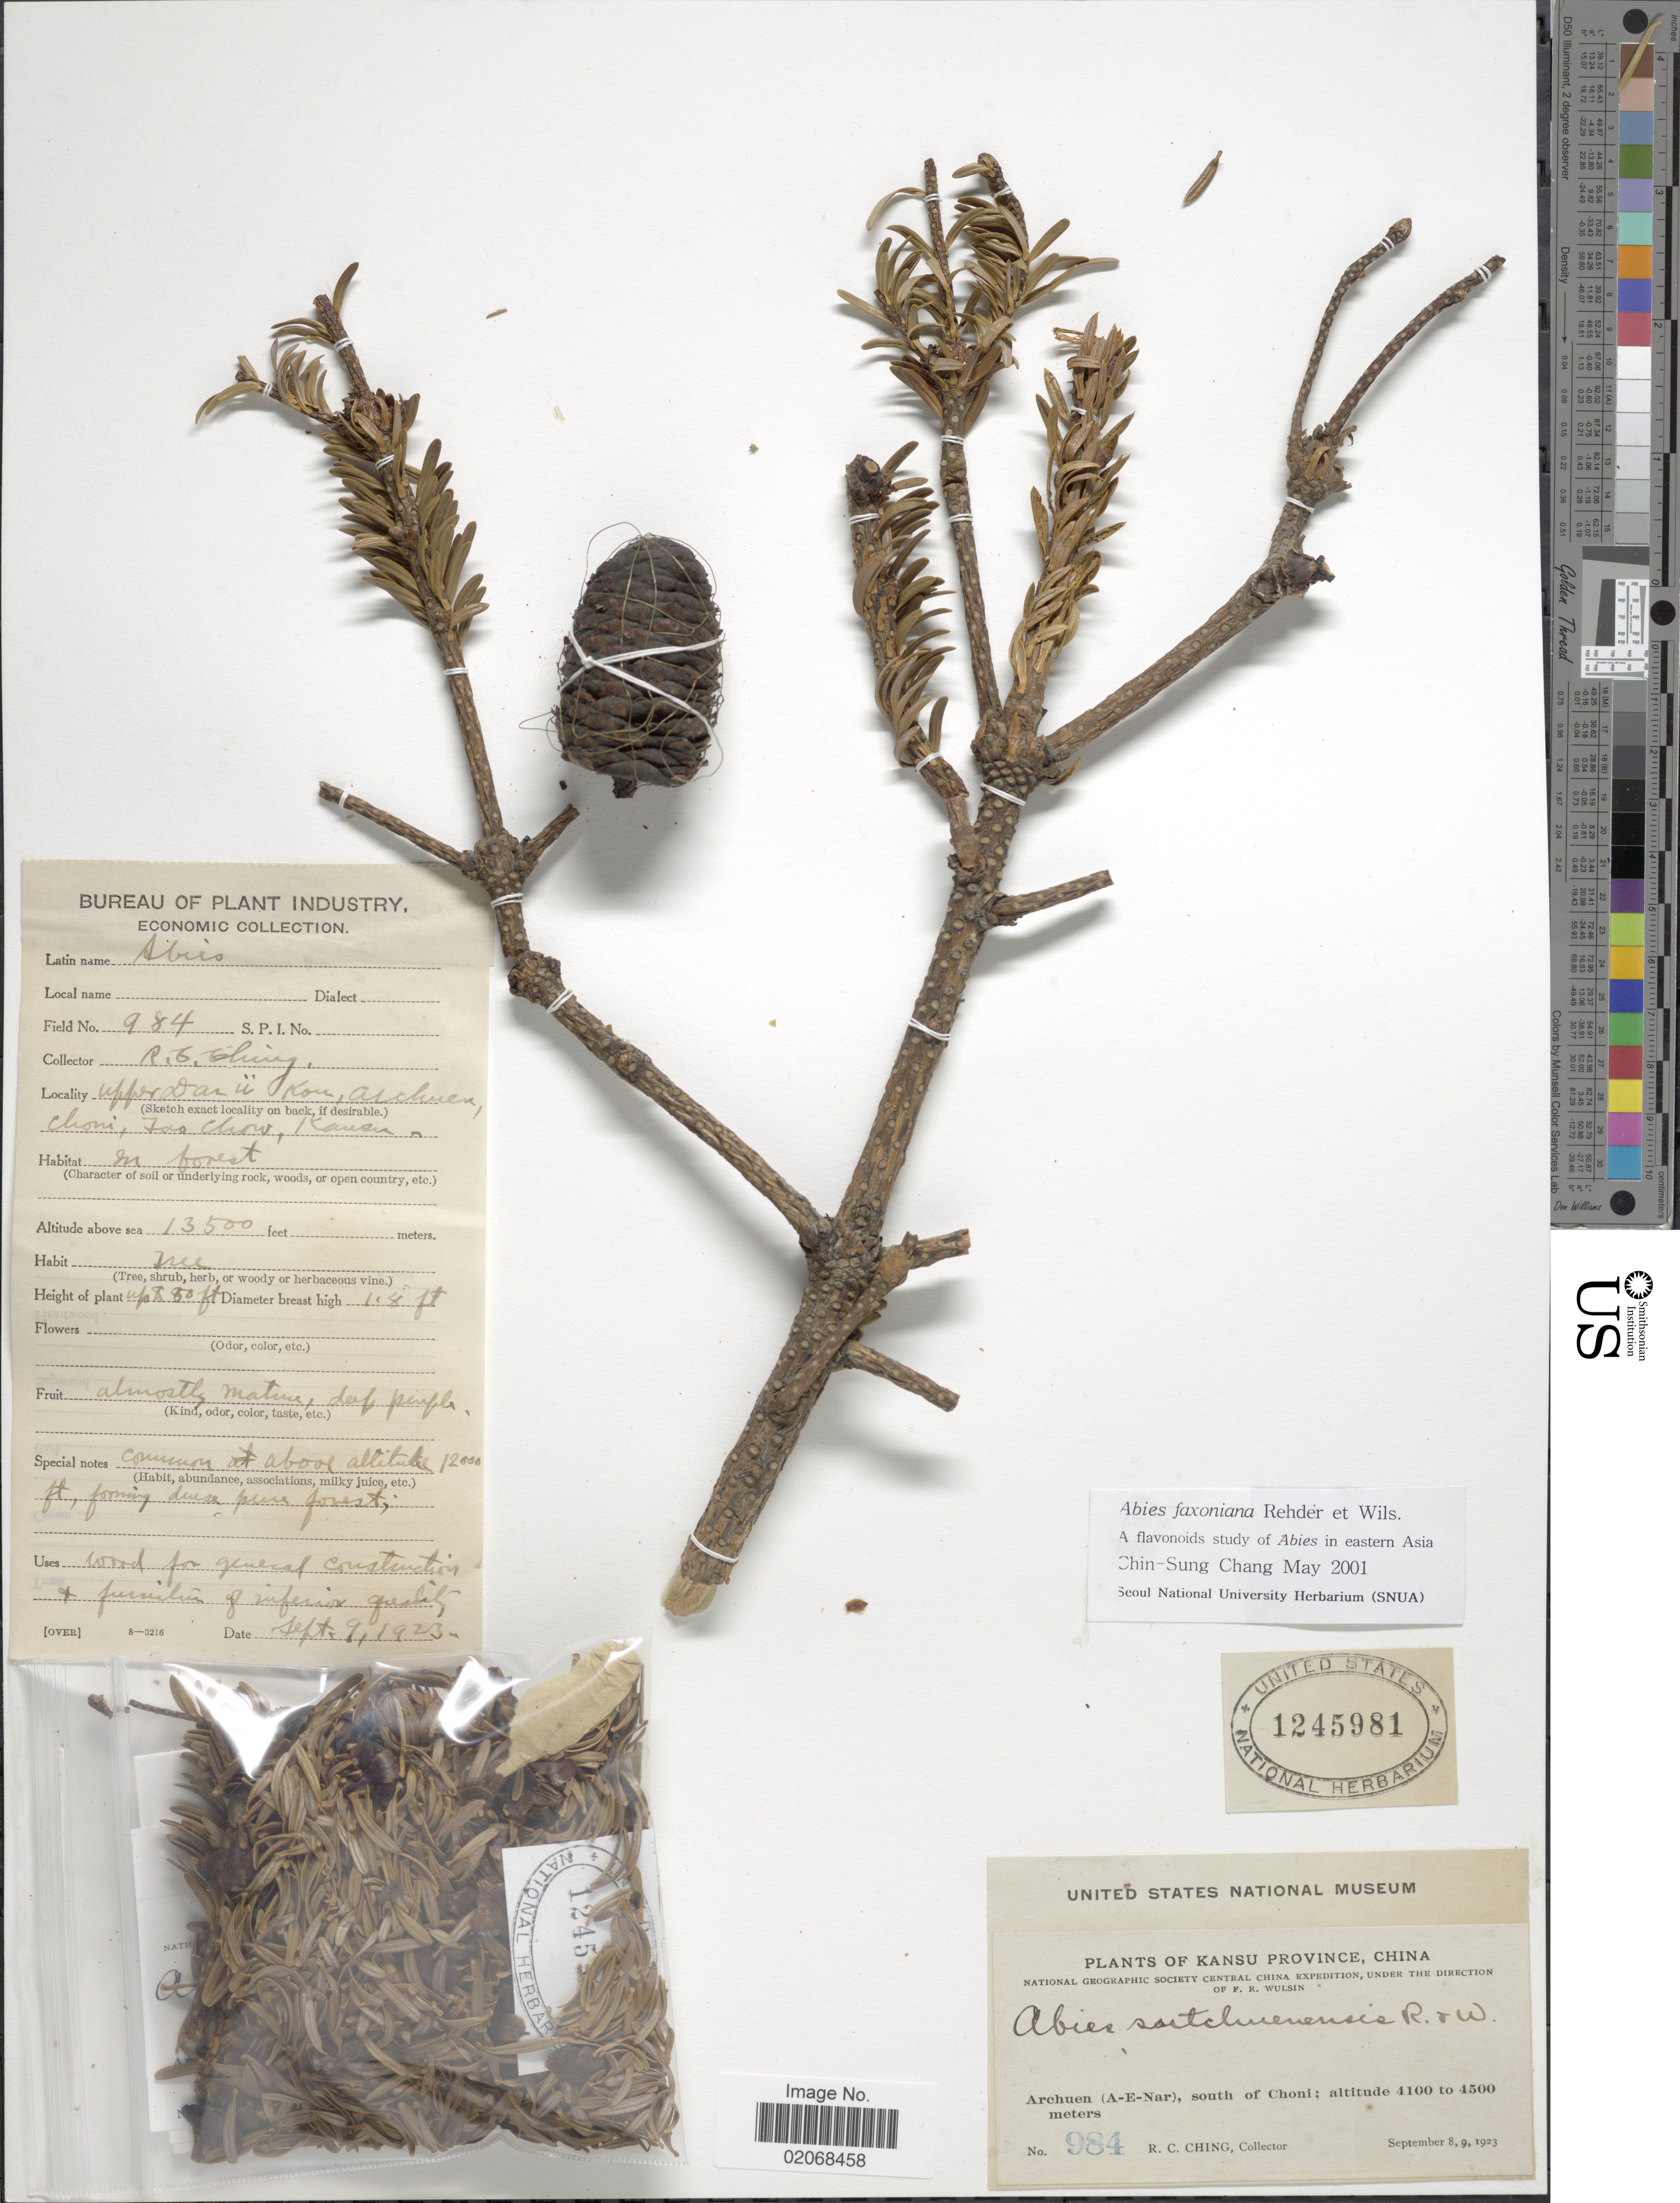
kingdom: Plantae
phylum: Tracheophyta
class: Pinopsida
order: Pinales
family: Pinaceae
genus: Abies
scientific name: Abies faxoniana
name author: Rehder & E.H. Wilson in Sarg.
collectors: R. C. Ching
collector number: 984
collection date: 1923-09-08/1923-09-09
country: China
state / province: Gansu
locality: Kansu province, Archuen (A-E Nar), south of Choni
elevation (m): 4100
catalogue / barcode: US 1245981